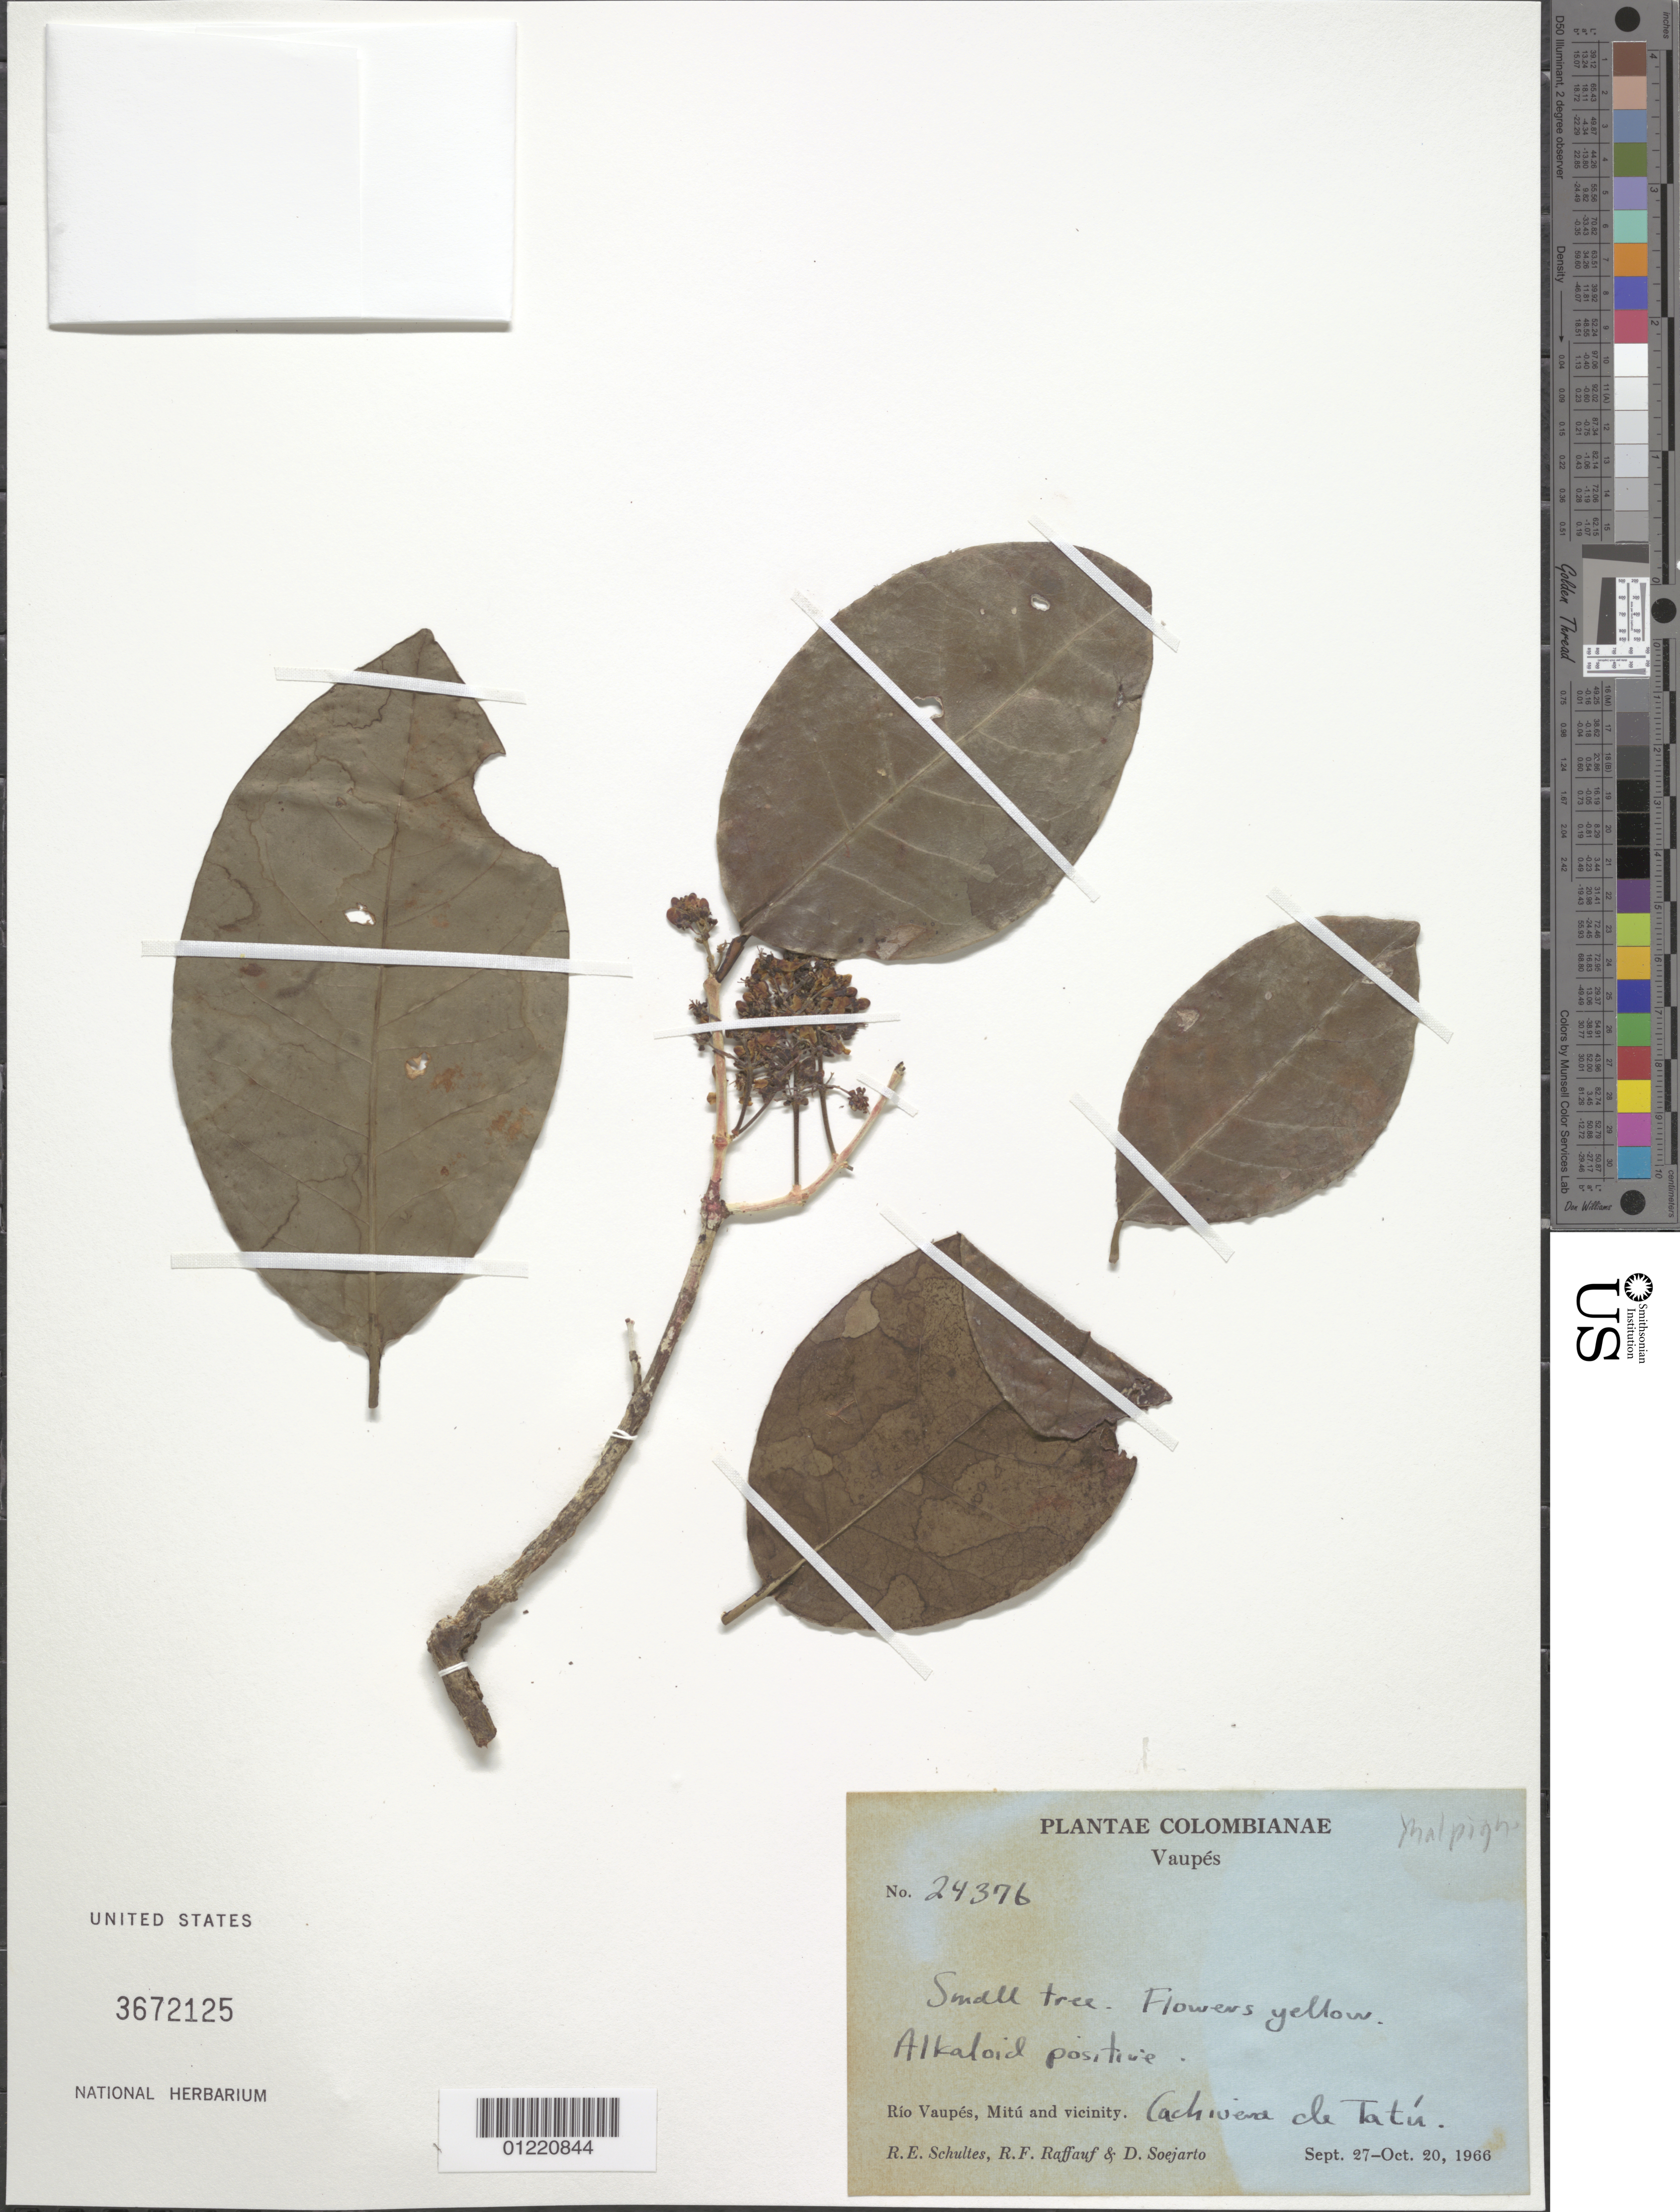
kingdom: Plantae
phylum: Tracheophyta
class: Magnoliopsida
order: Malpighiales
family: Malpighiaceae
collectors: R. E. Schultes, R. Raffauf & D. Soejarto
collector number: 24376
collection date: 1966-09-27/1966-10-20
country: Colombia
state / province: Vaupés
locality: Rio Vaupés, Mitú and vicinity. Cachivera de Tatú.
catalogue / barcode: US 3672125